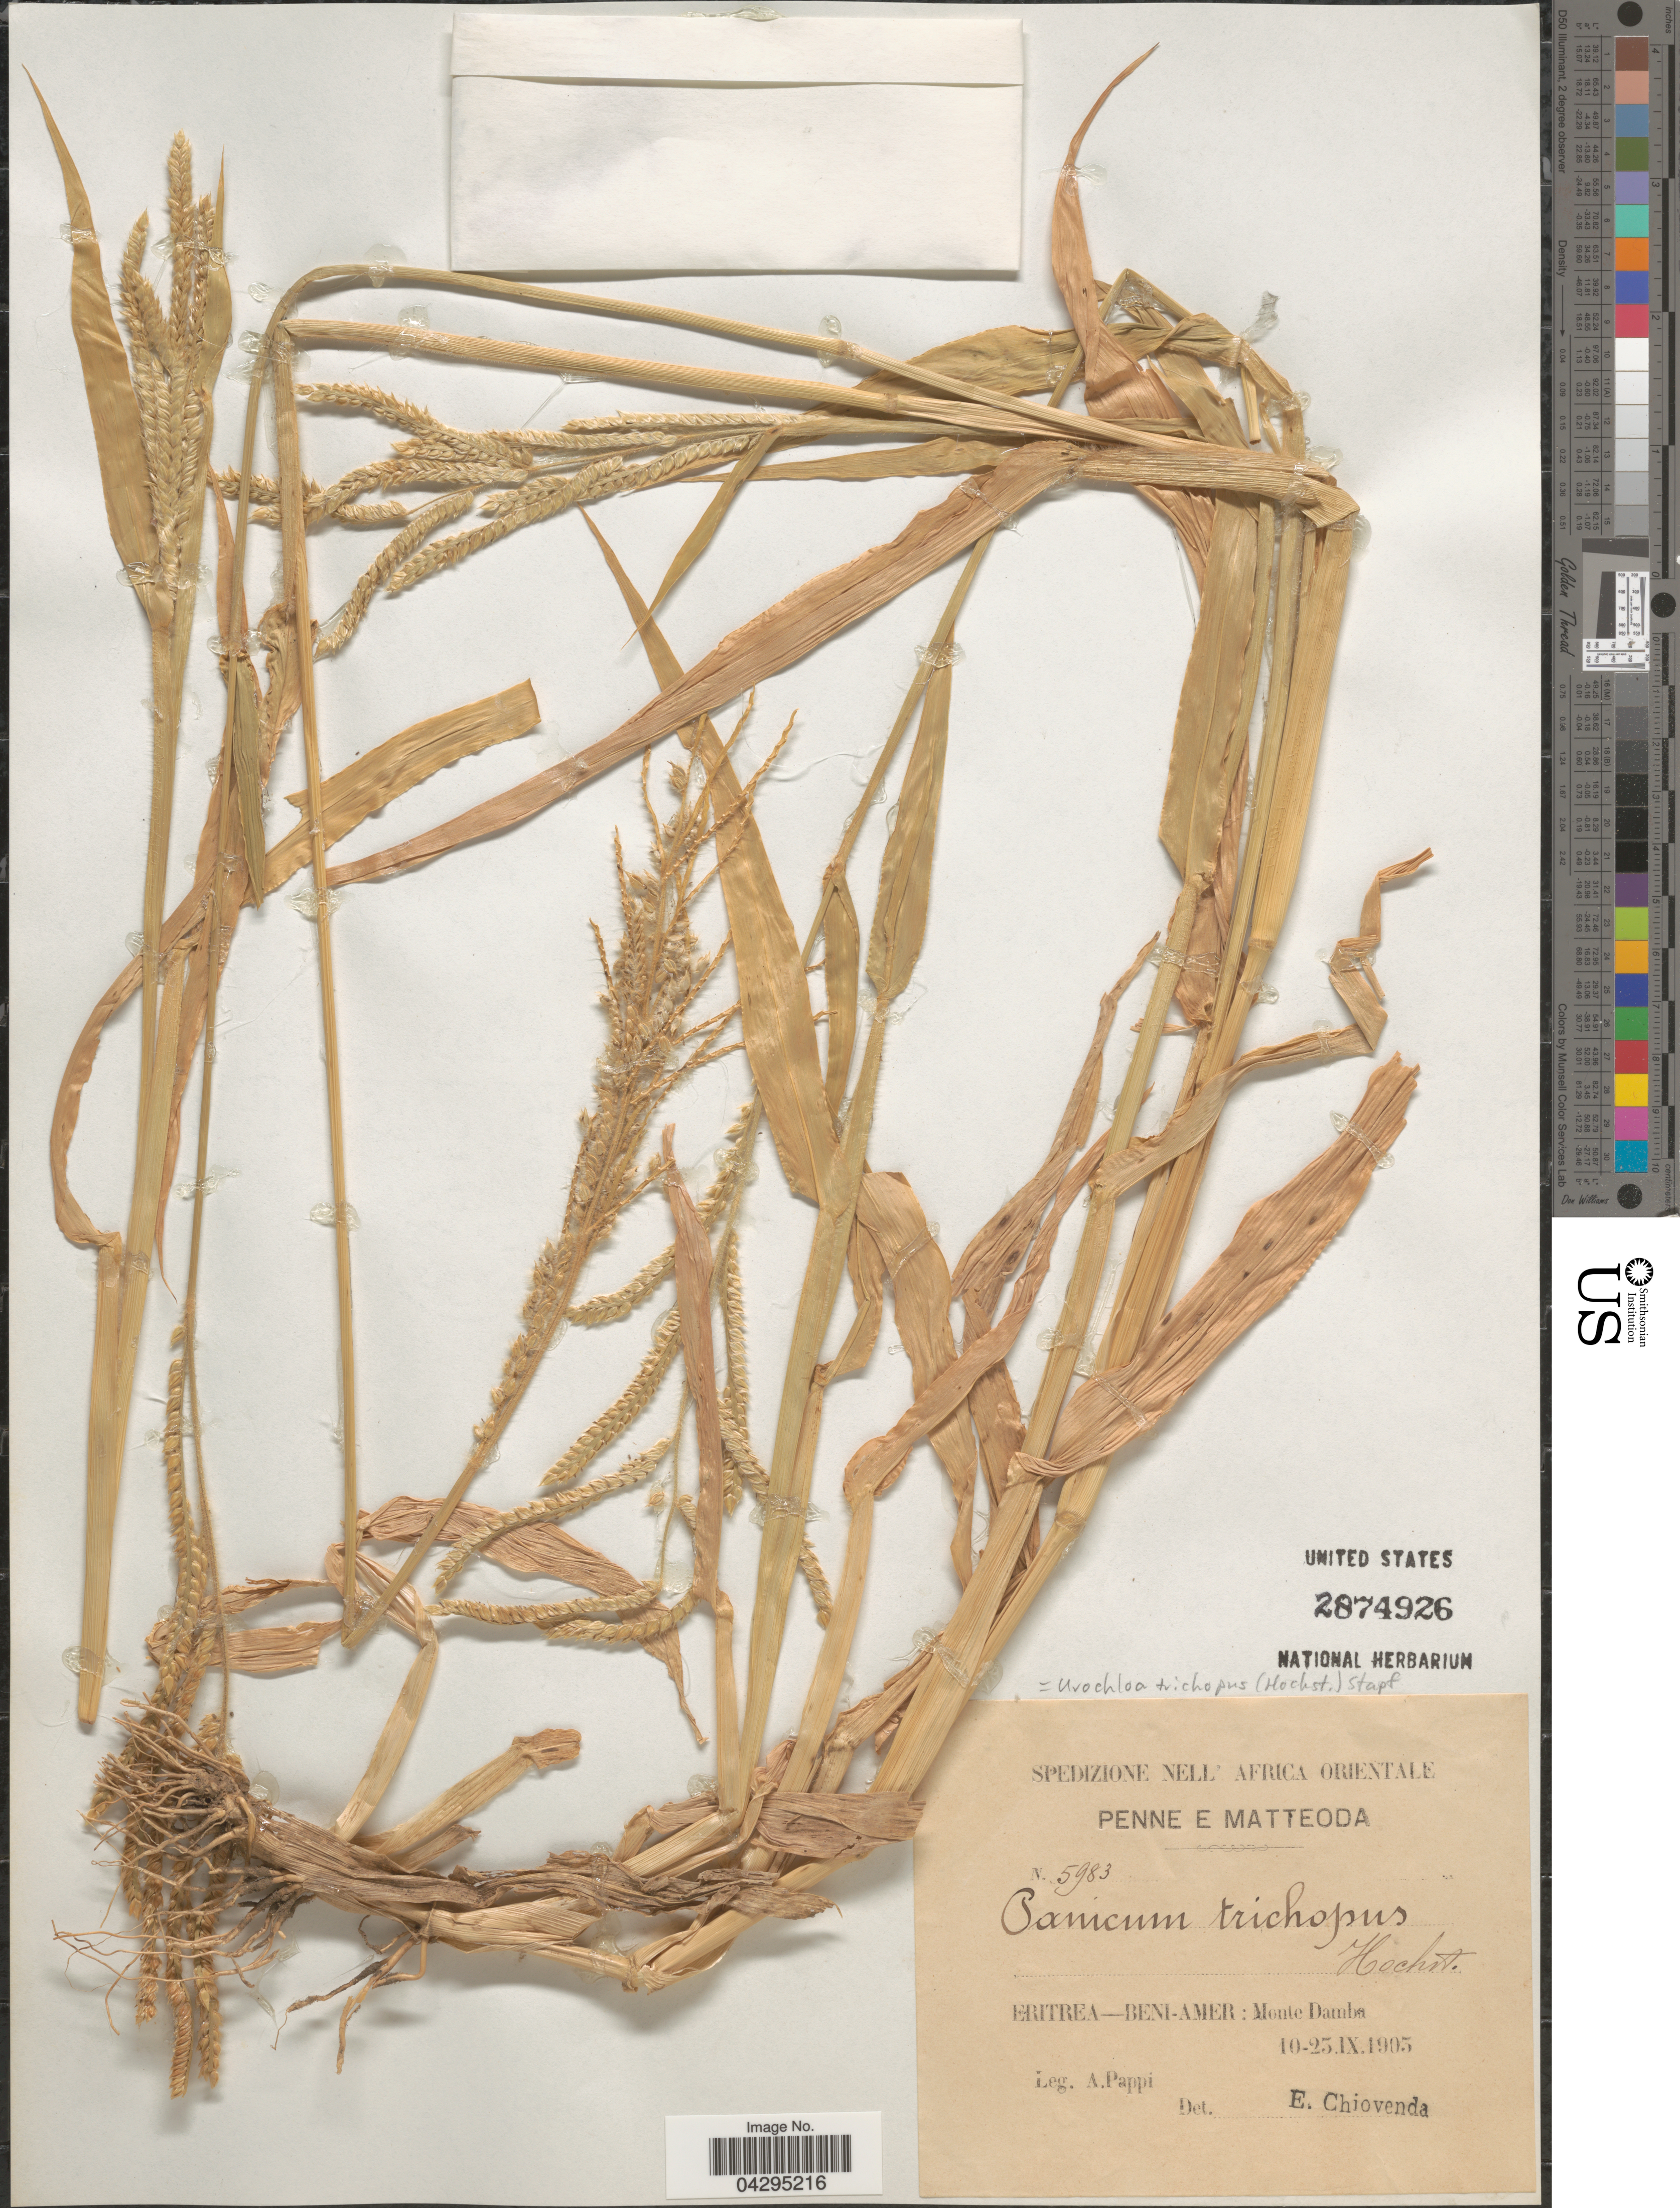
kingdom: Plantae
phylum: Tracheophyta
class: Liliopsida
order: Poales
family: Poaceae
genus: Urochloa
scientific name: Urochloa trichopus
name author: (Hochst.) Stapf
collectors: A. Pappi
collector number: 5983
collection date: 1905-09-10/1905-09-25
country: Eritrea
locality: Beni-Amer: Monte Damba.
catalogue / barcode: US 2874926